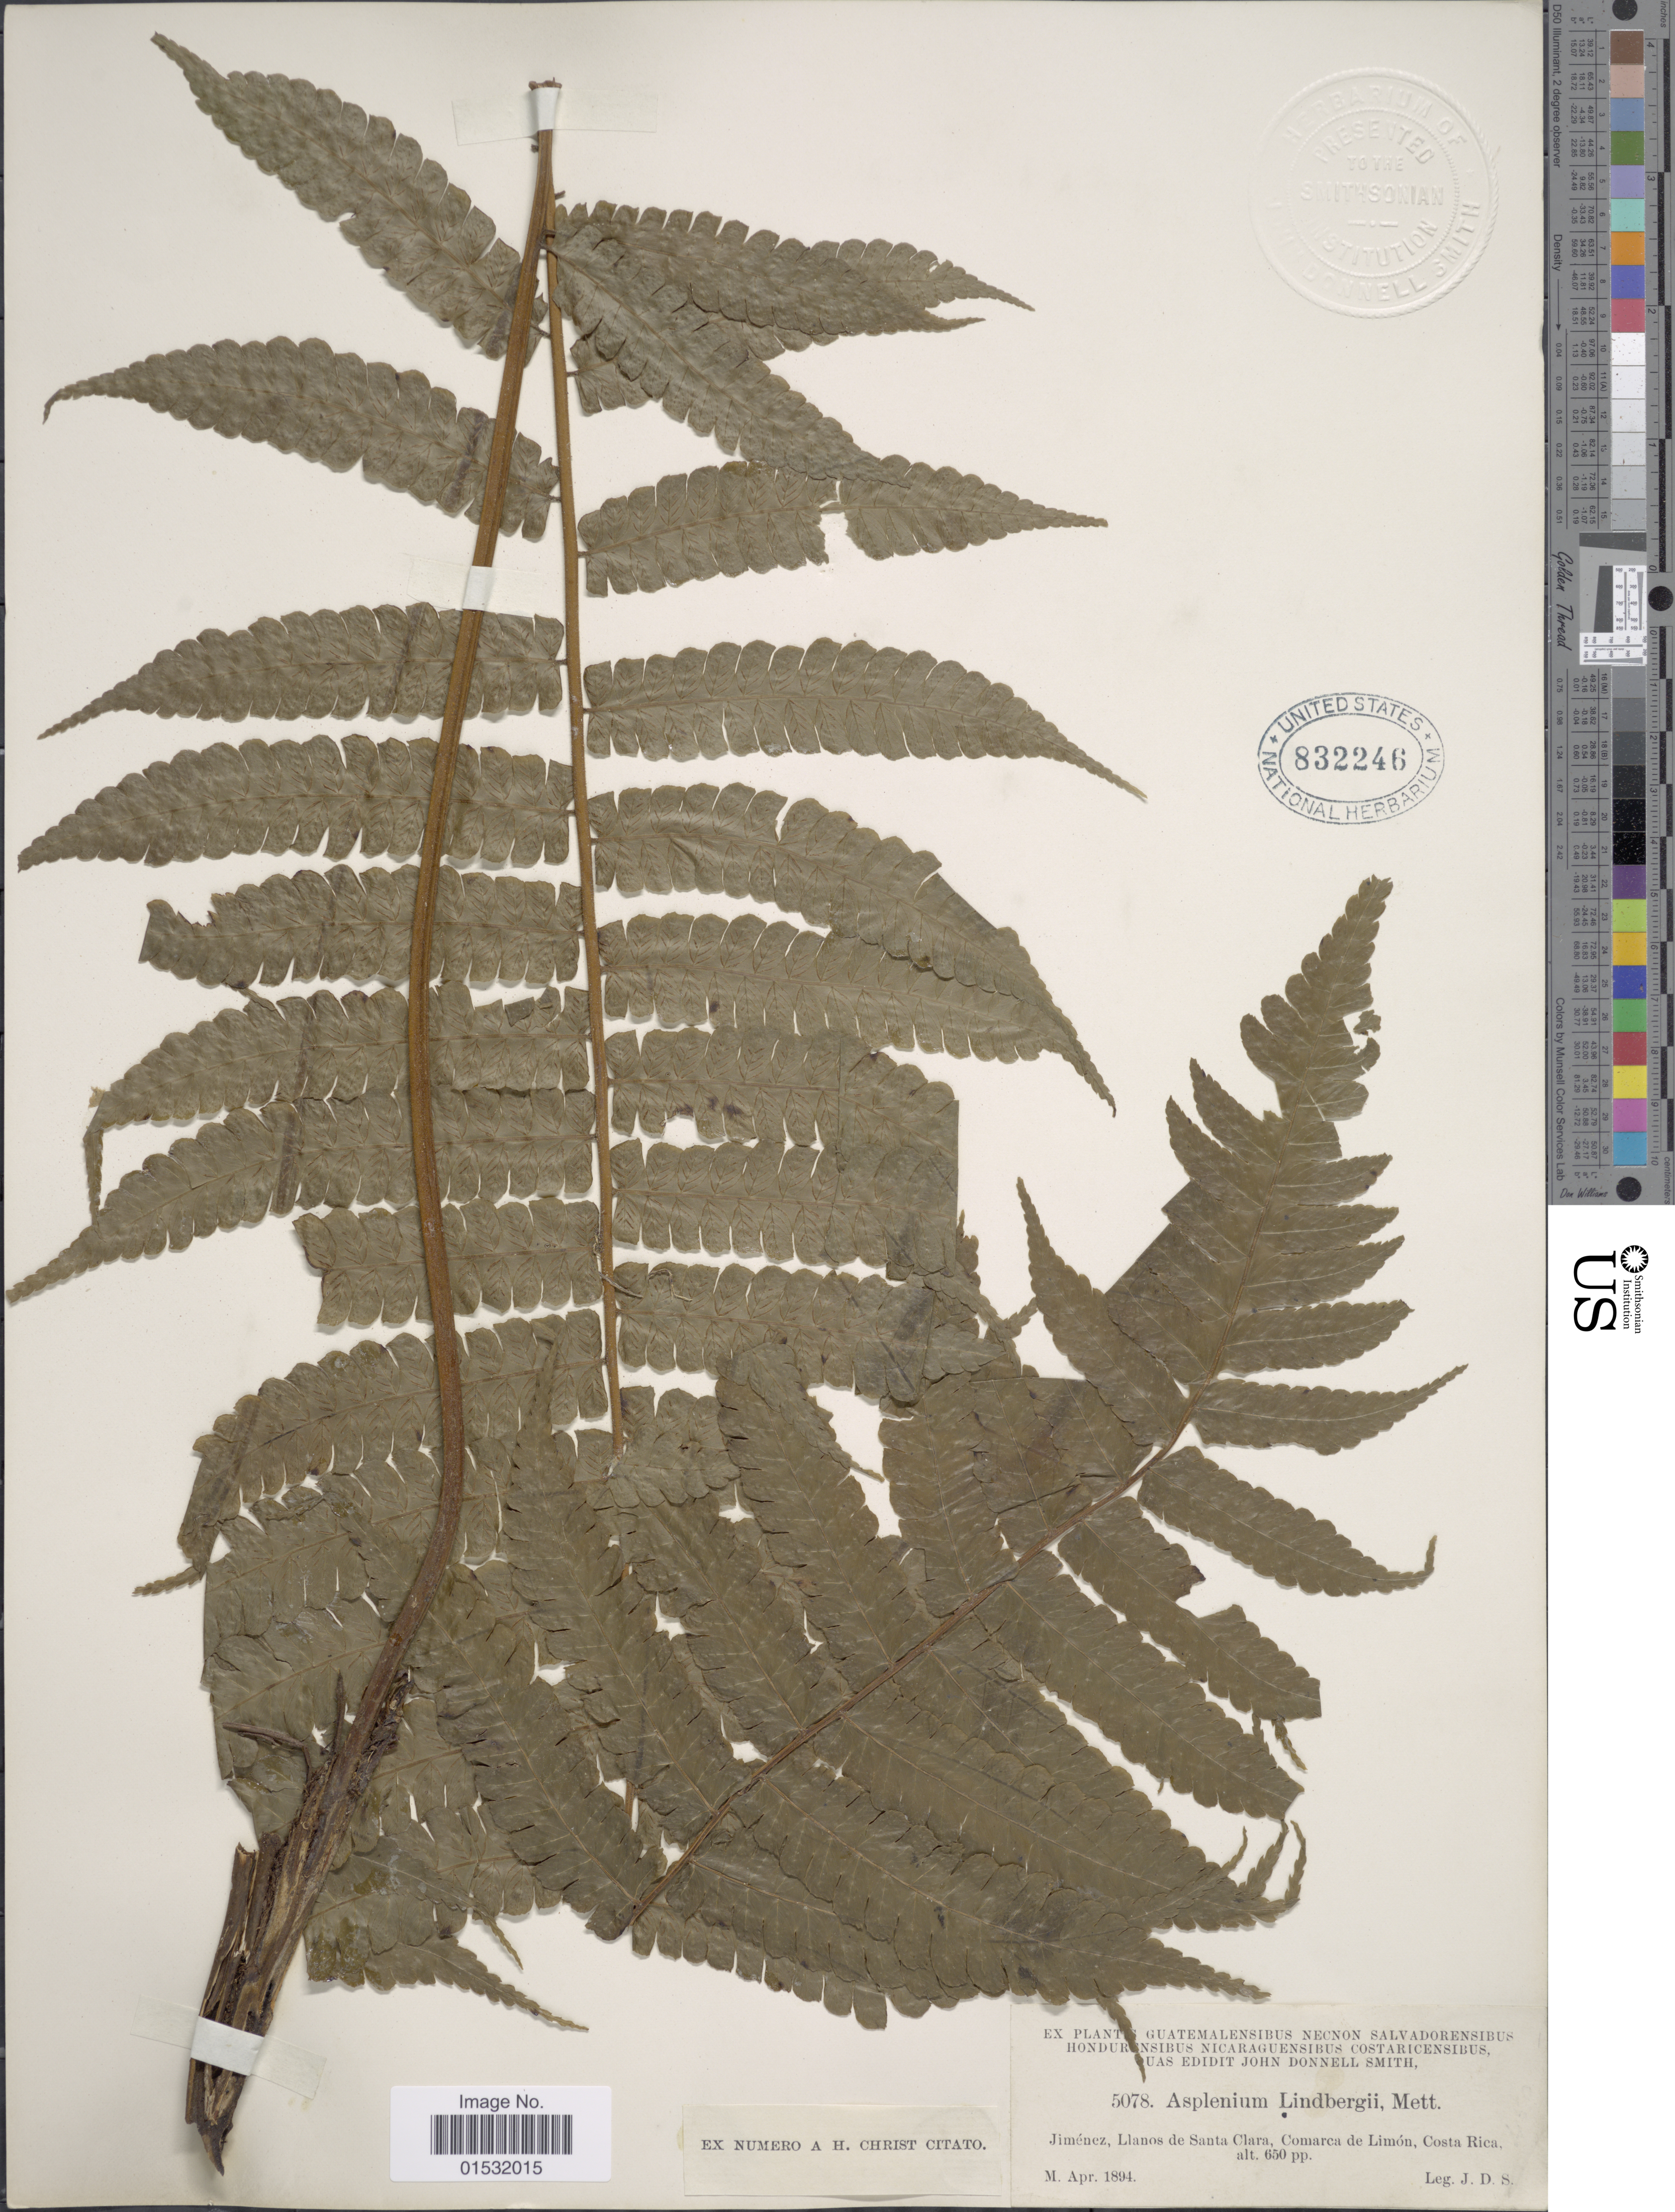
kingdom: Plantae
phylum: Tracheophyta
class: Polypodiopsida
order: Polypodiales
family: Athyriaceae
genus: Diplazium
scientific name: Diplazium striatastrum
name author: Lellinger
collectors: J. Donnell Smith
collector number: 5078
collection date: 1894-04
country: Costa Rica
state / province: Limón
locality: Jiménez, Llanos de Santa Clara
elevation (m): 198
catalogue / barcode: US 832246